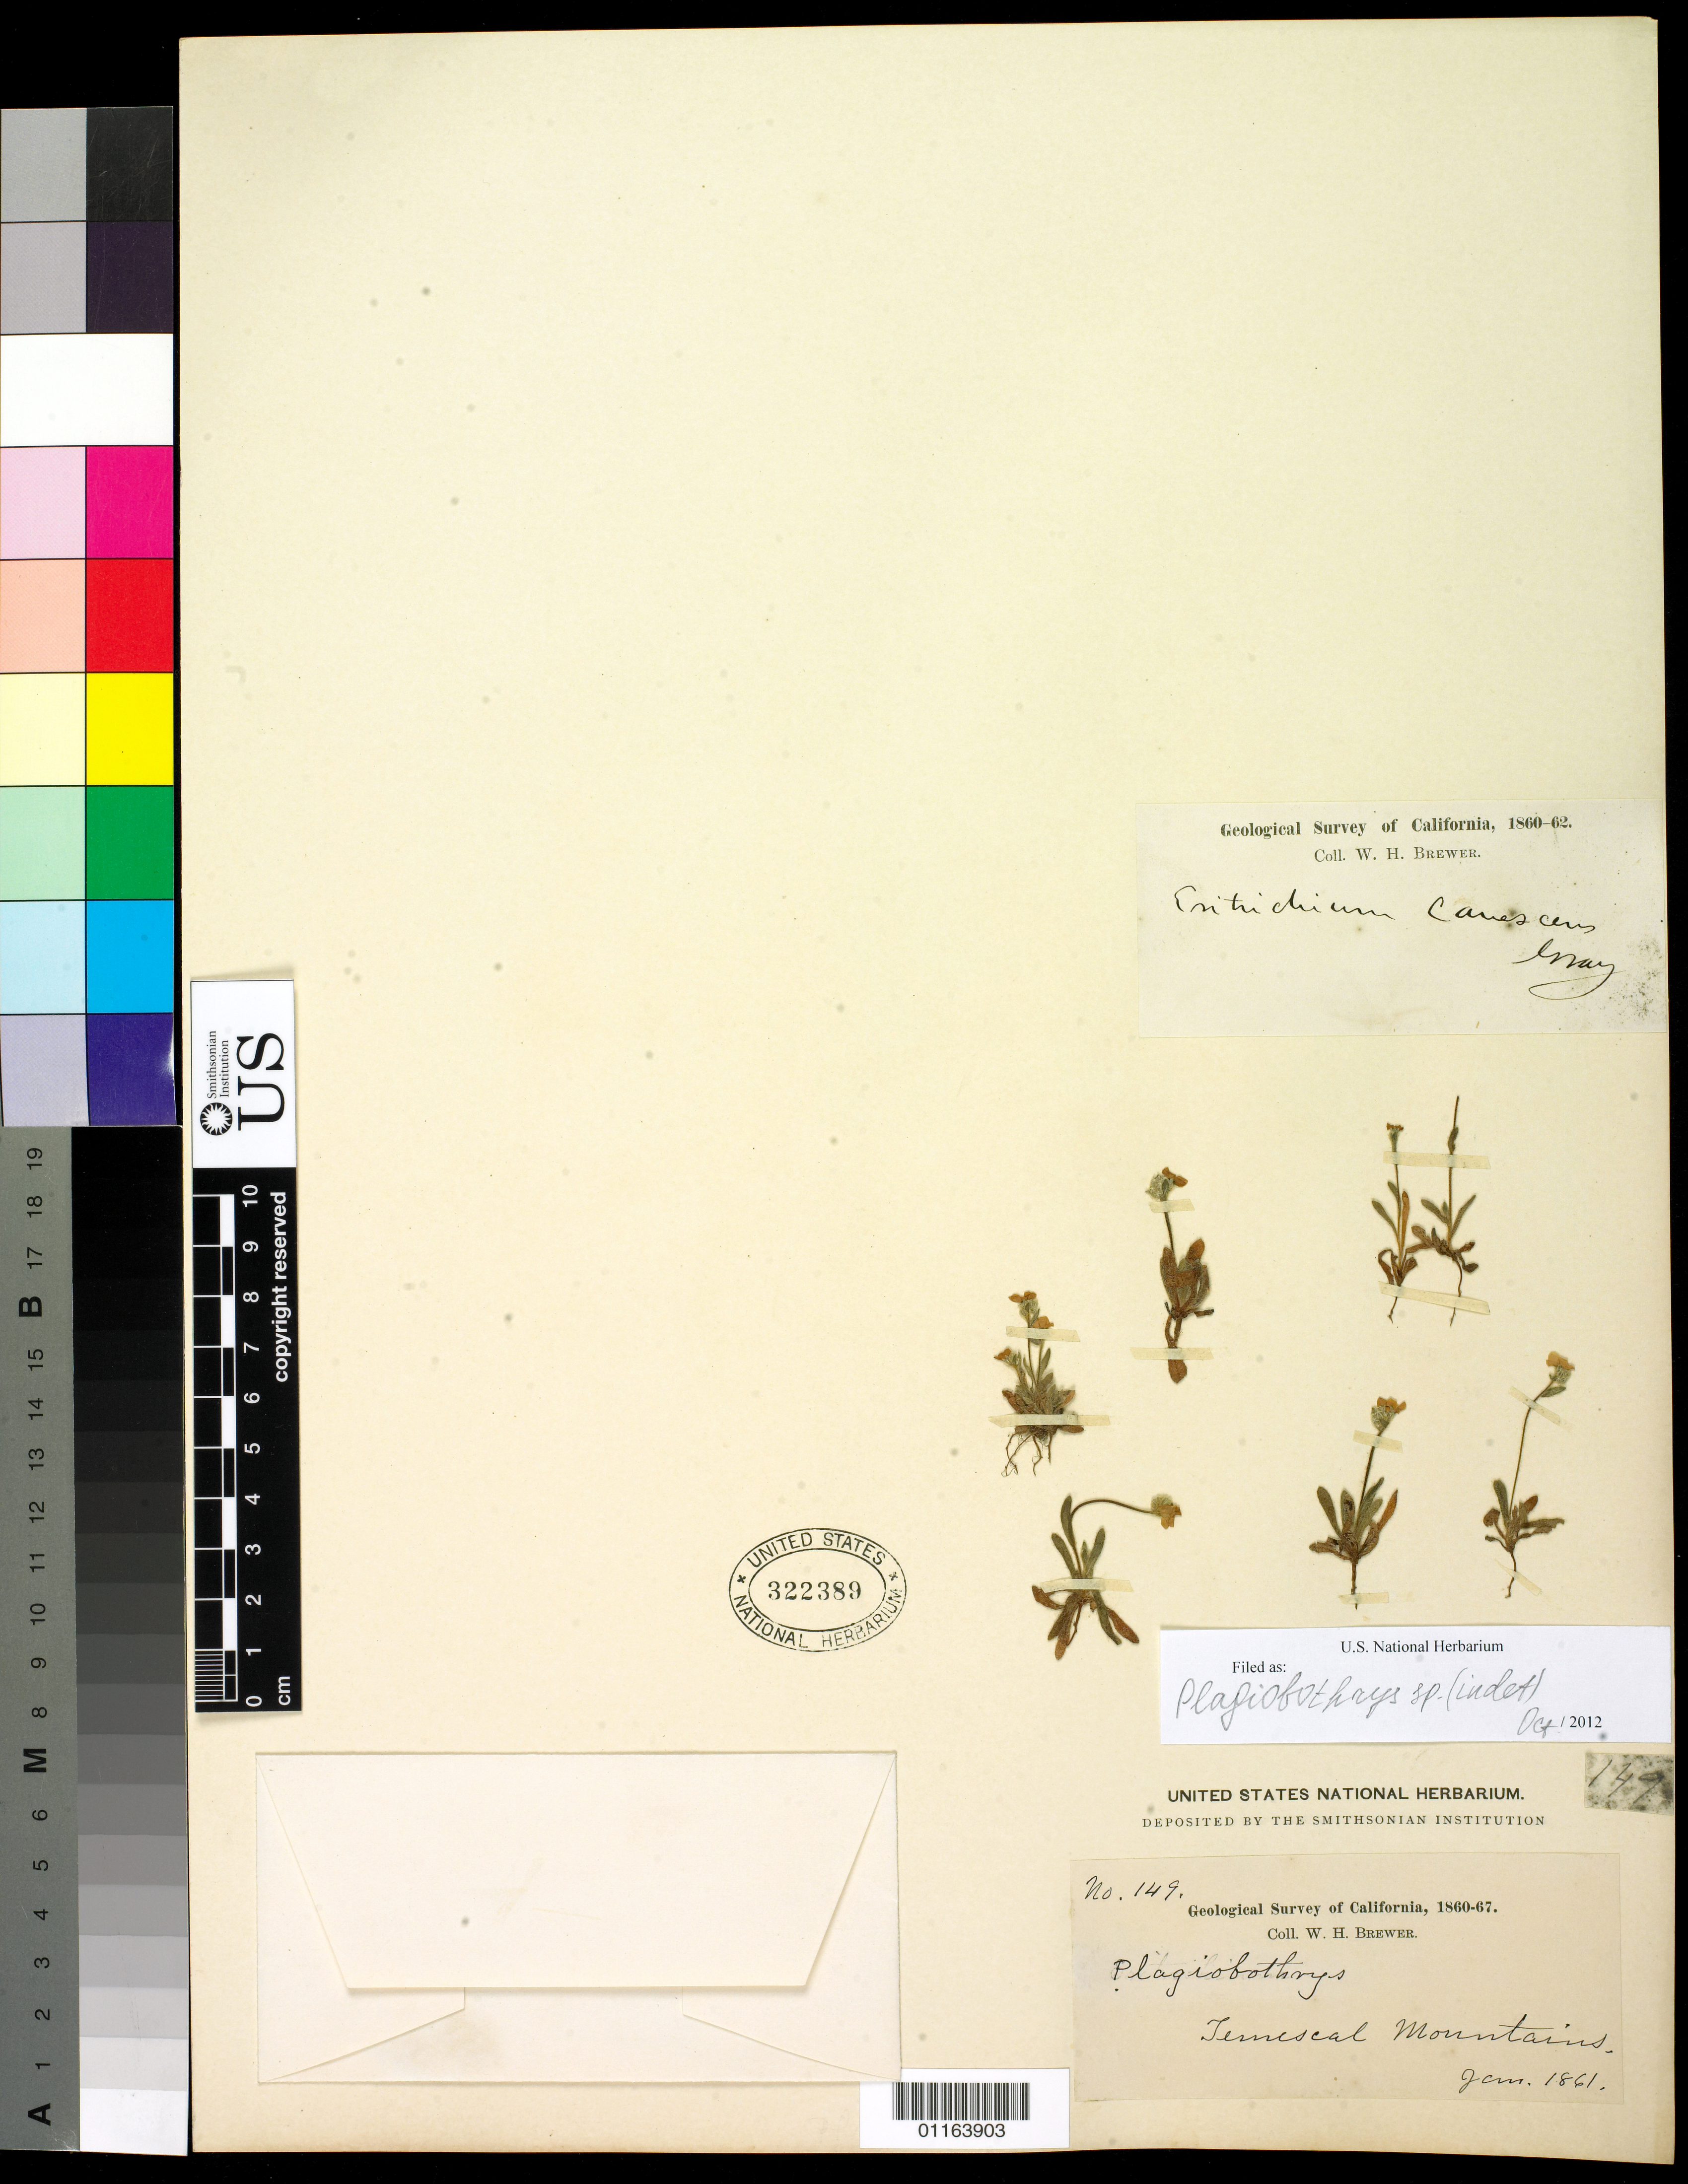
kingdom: Plantae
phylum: Tracheophyta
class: Magnoliopsida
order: Boraginales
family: Boraginaceae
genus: Plagiobothrys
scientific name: Plagiobothrys sp.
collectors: W. H. Brewer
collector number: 149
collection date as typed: Jan 1861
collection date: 1861-01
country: United States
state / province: California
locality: Temescal Mountains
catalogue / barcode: US 322389